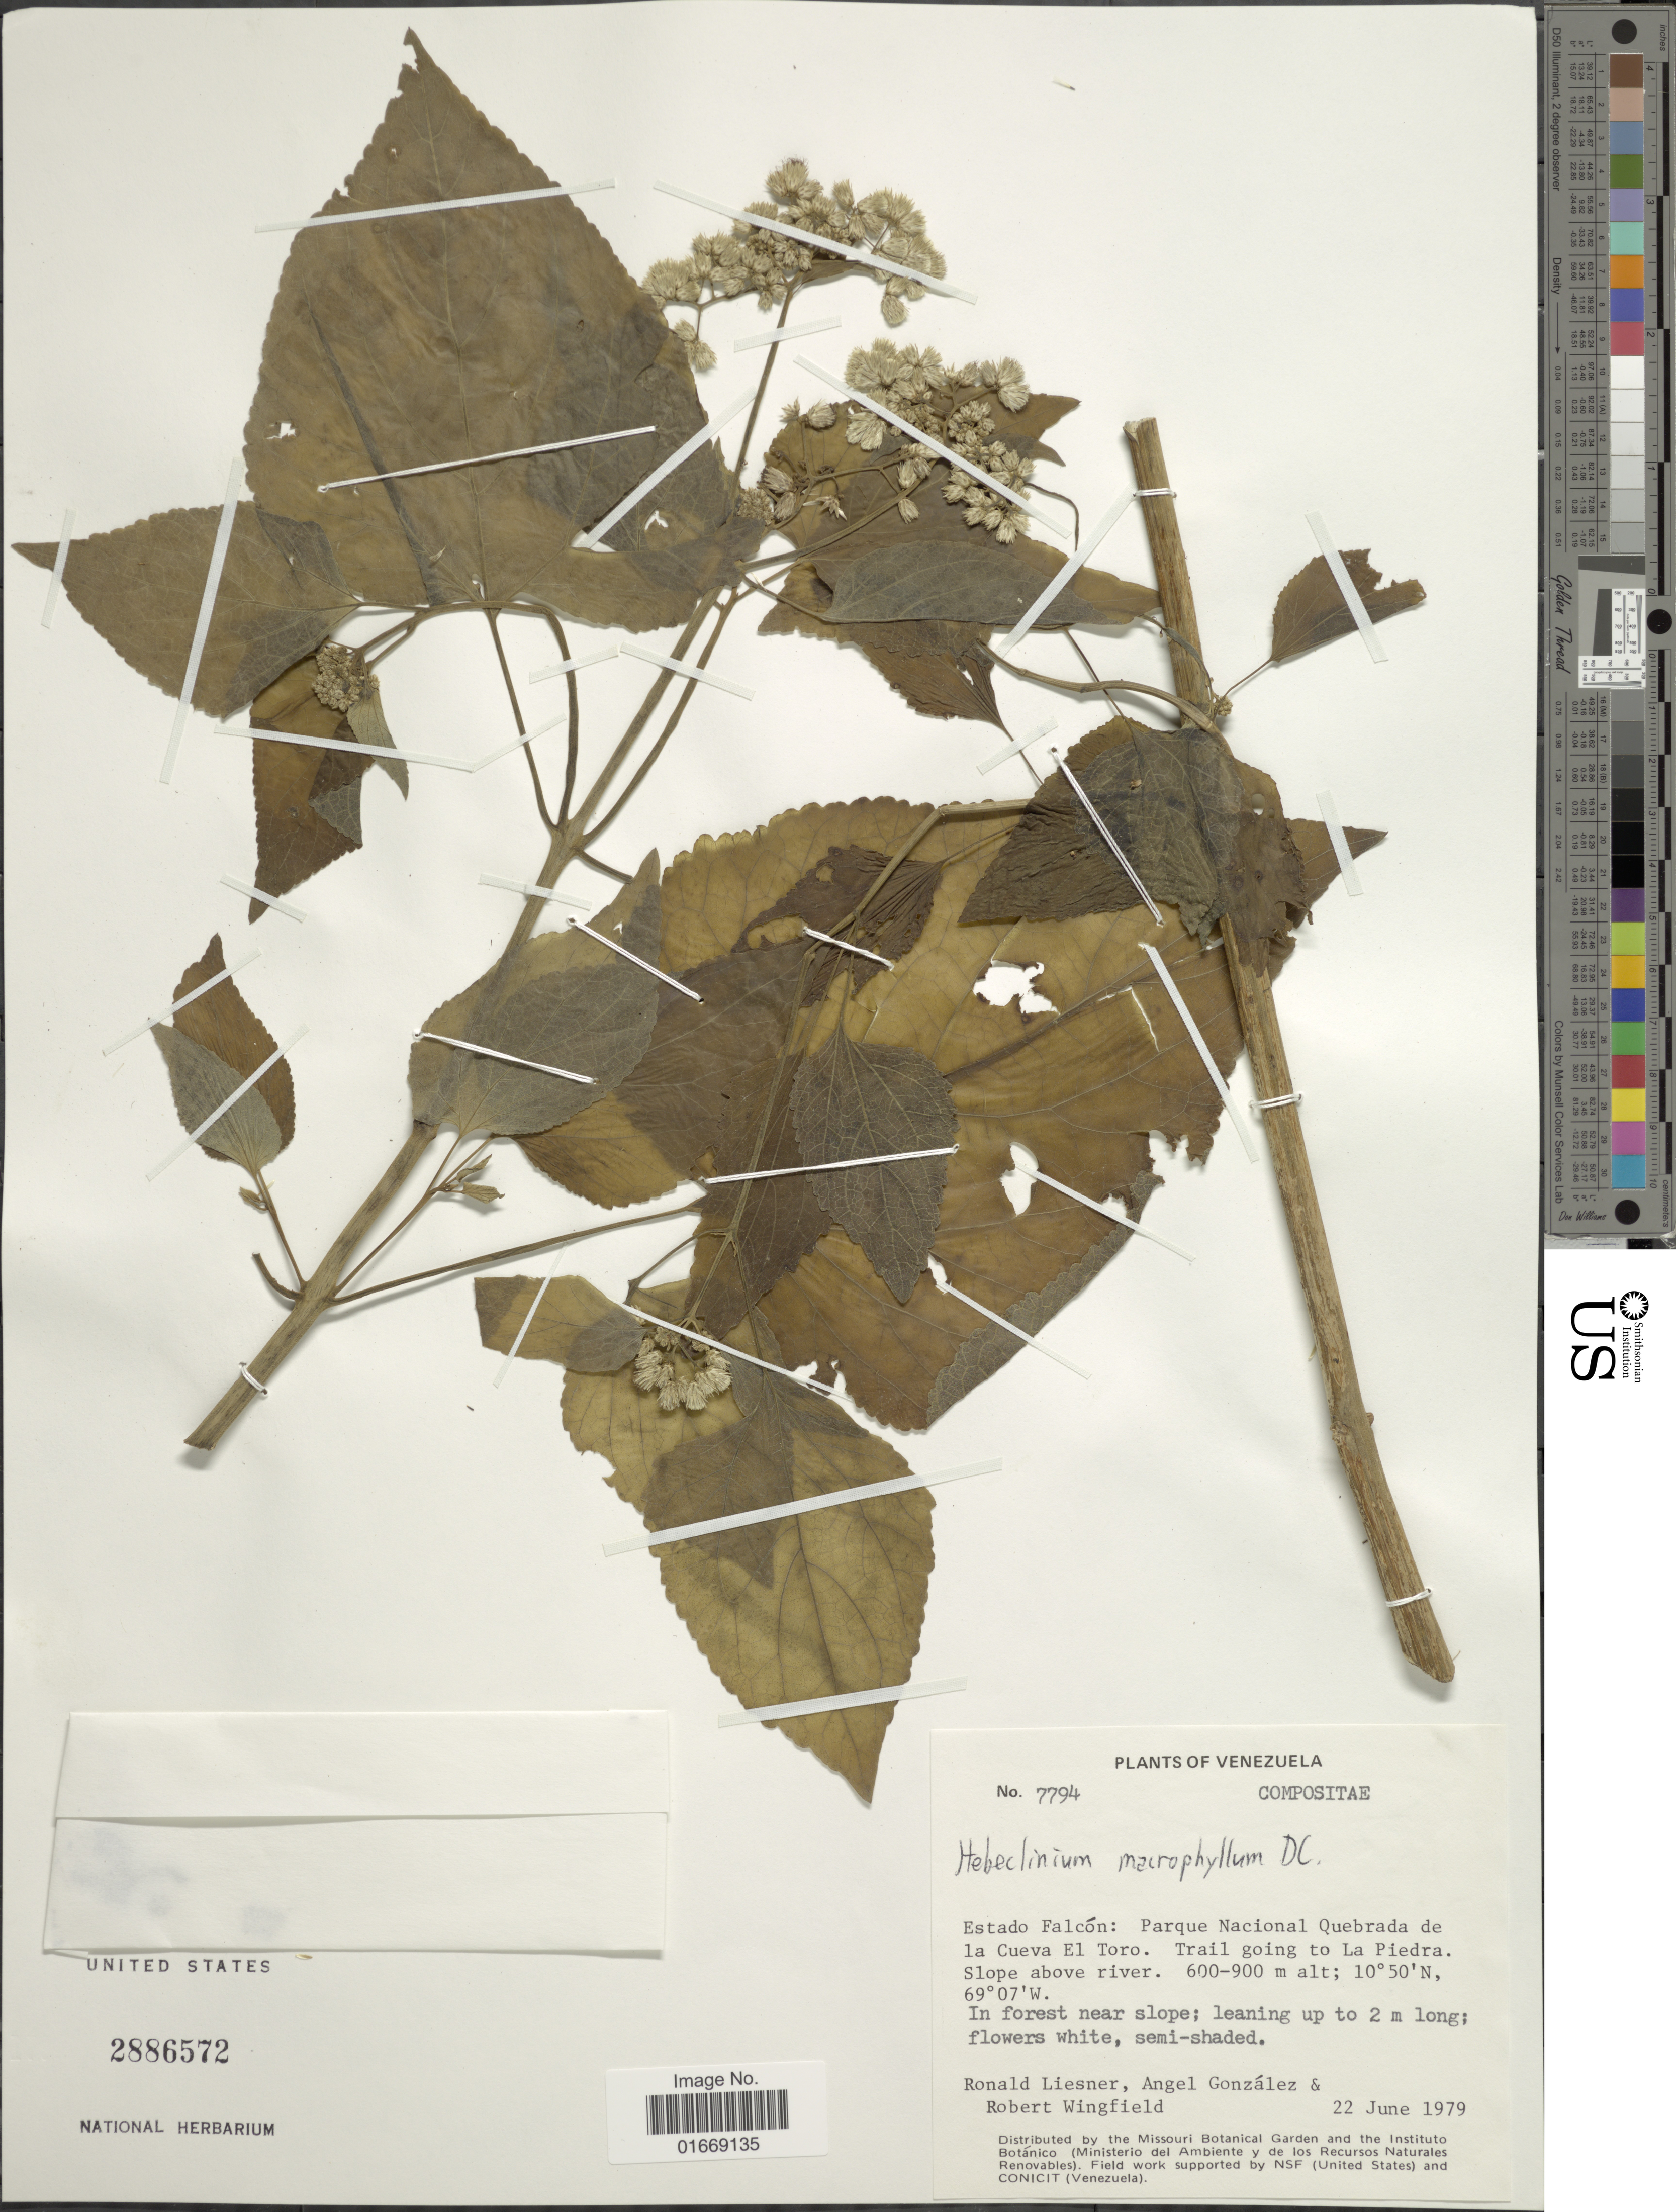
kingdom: Plantae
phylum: Tracheophyta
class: Magnoliopsida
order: Asterales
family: Asteraceae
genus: Hebeclinium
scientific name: Hebeclinium macrophyllum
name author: (L.) DC.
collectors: R. L. Liesner, A. C. González & R. C. Wingfield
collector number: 7794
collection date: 1979-06-22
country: Venezuela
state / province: Falcón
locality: Parque Nacional Quebrada de la Cueva El Toro, trail going to La Piedra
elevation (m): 600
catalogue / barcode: US 2886572